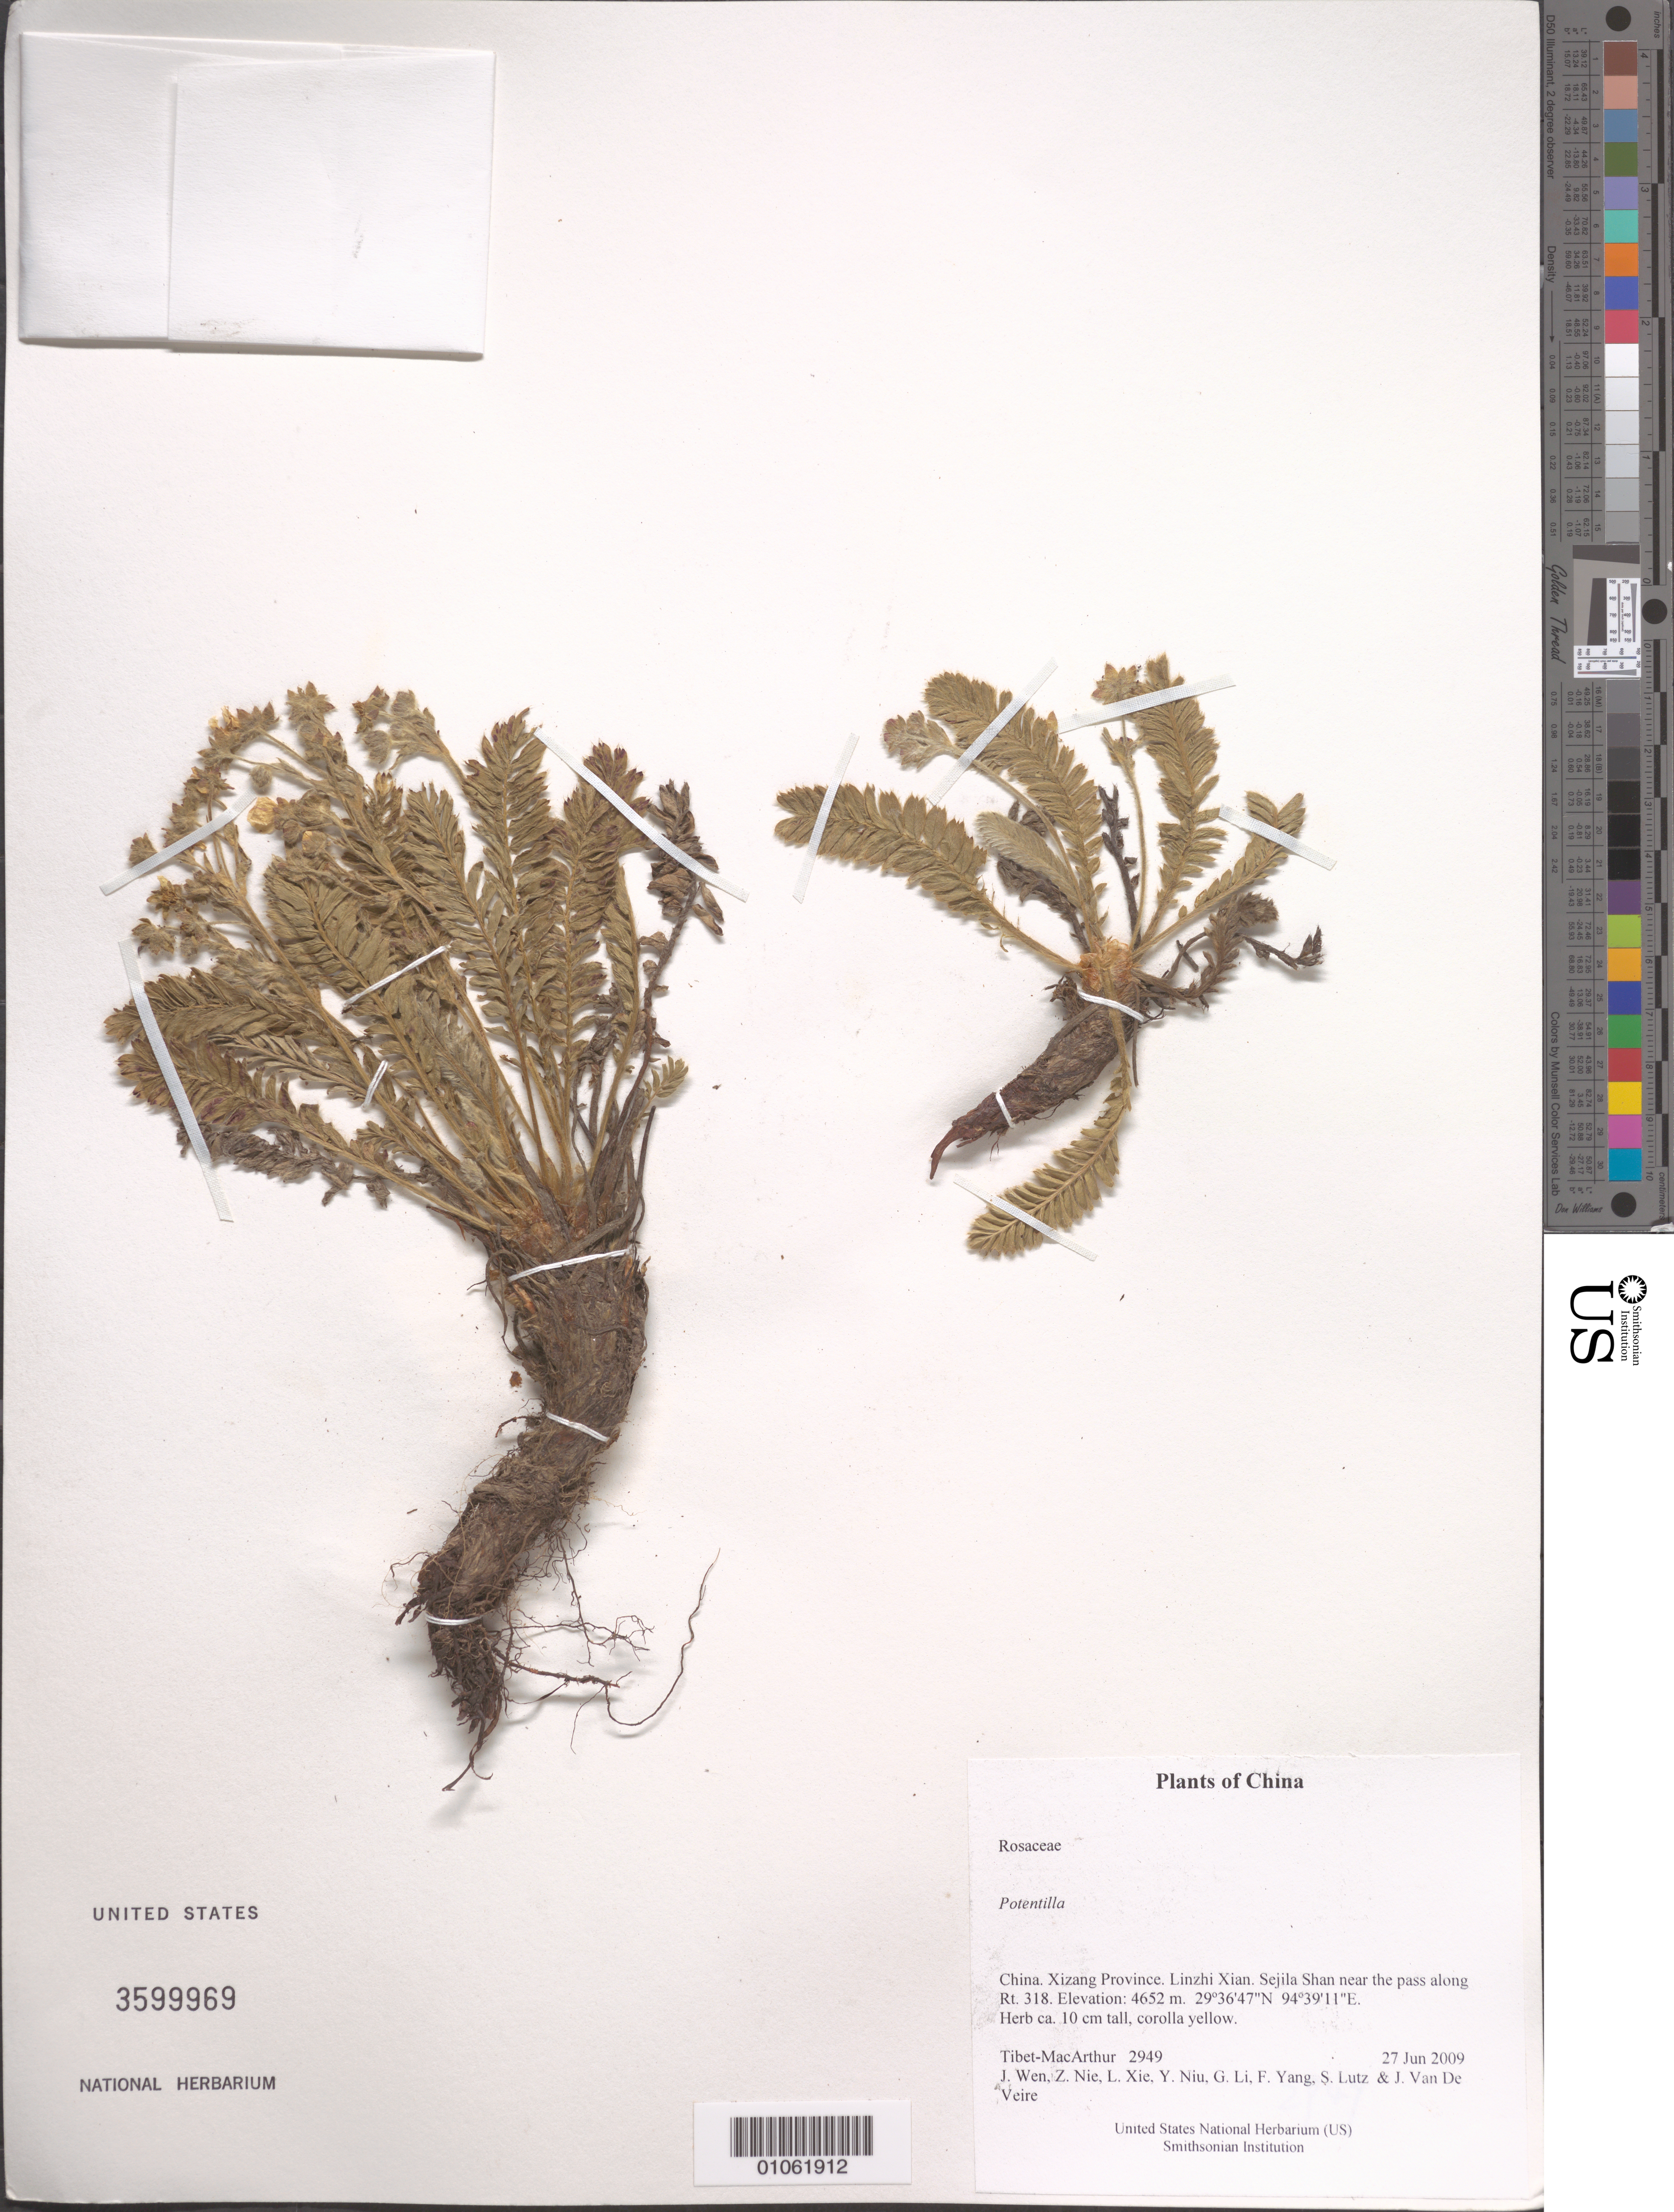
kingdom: Plantae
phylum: Tracheophyta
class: Magnoliopsida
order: Rosales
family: Rosaceae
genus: Potentilla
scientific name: Potentilla sp.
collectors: Tibet-MacArthur, J. Wen, Z. Nie, L. Xie, Y. Niu, G. Li, F. Yang, S. Lutz & J. Van De Veire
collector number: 2949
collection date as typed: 27 Jun 2009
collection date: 2009-06-27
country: China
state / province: Xizang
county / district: Linzhi Xian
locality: Sejila Shan near the pass along Rt. 318.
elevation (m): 4652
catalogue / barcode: US 3599969